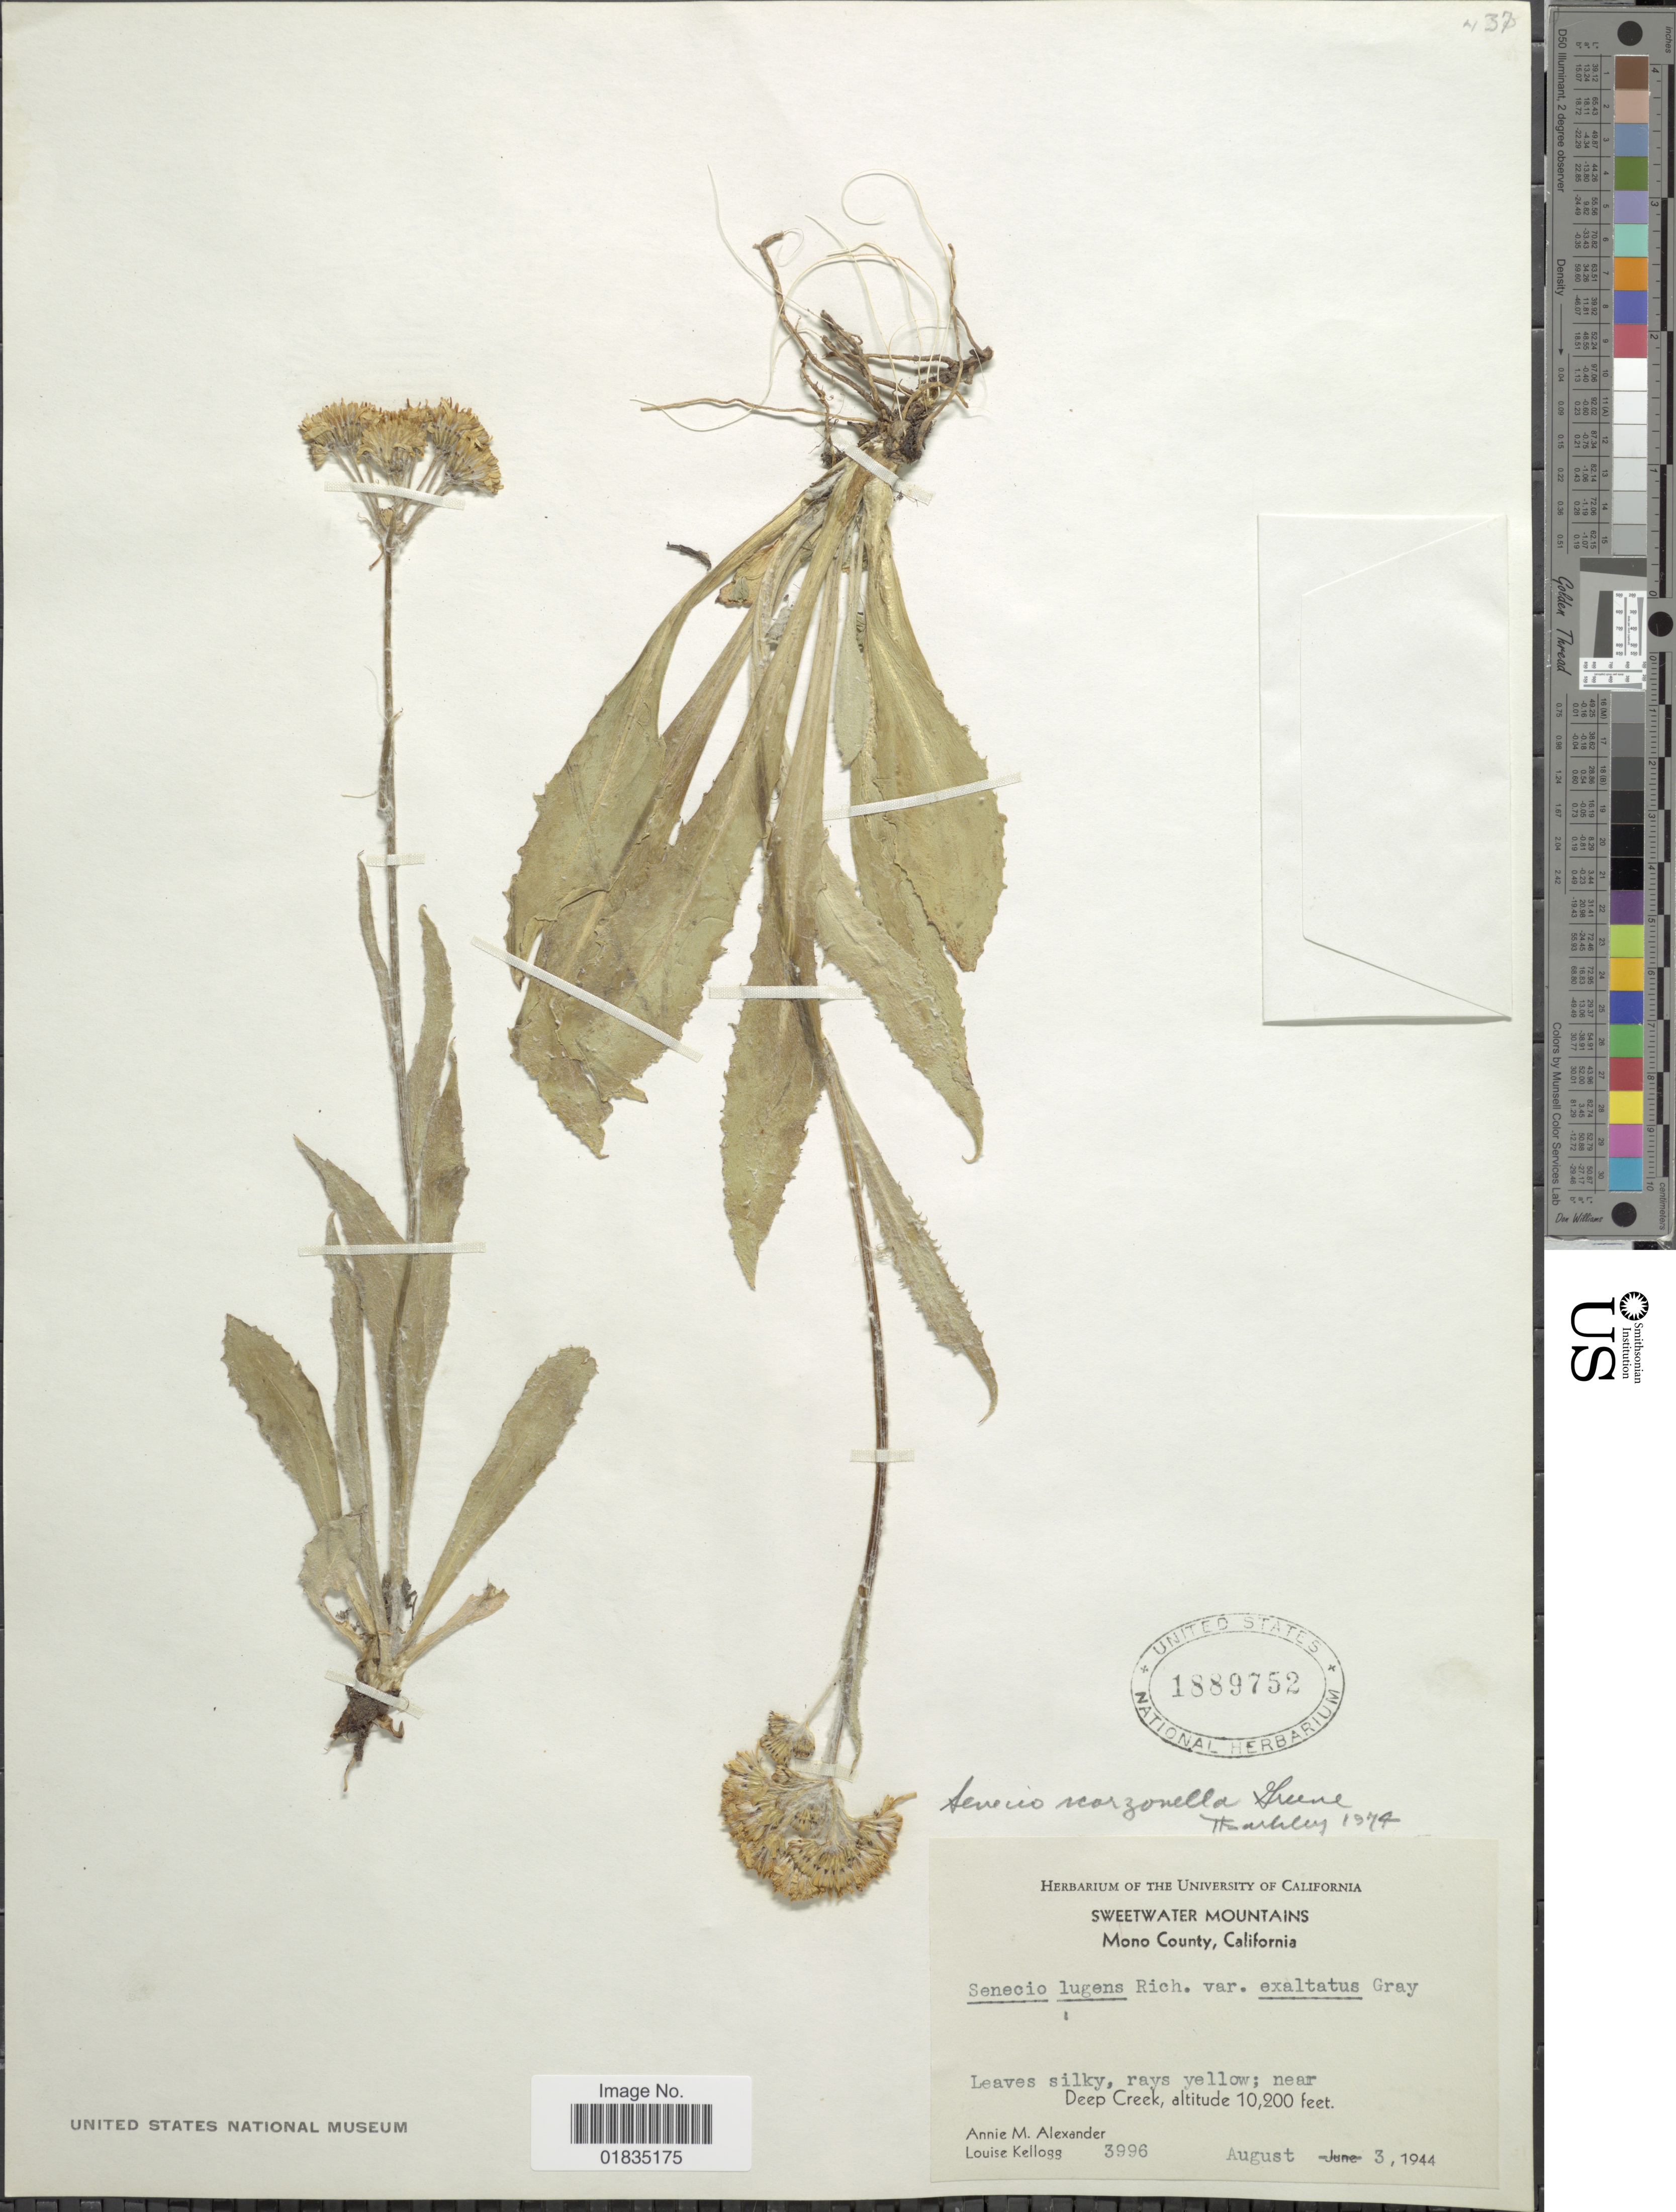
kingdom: Plantae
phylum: Tracheophyta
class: Magnoliopsida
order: Asterales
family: Asteraceae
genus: Senecio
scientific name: Senecio scorzonella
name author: Greene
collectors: A. M. Alexander & L. Kellogg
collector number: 3996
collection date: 1944-08-03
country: United States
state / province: California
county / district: Mono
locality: Sweetwater Mountains, Deep Creek, Mono County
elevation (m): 3109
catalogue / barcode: US 1889752